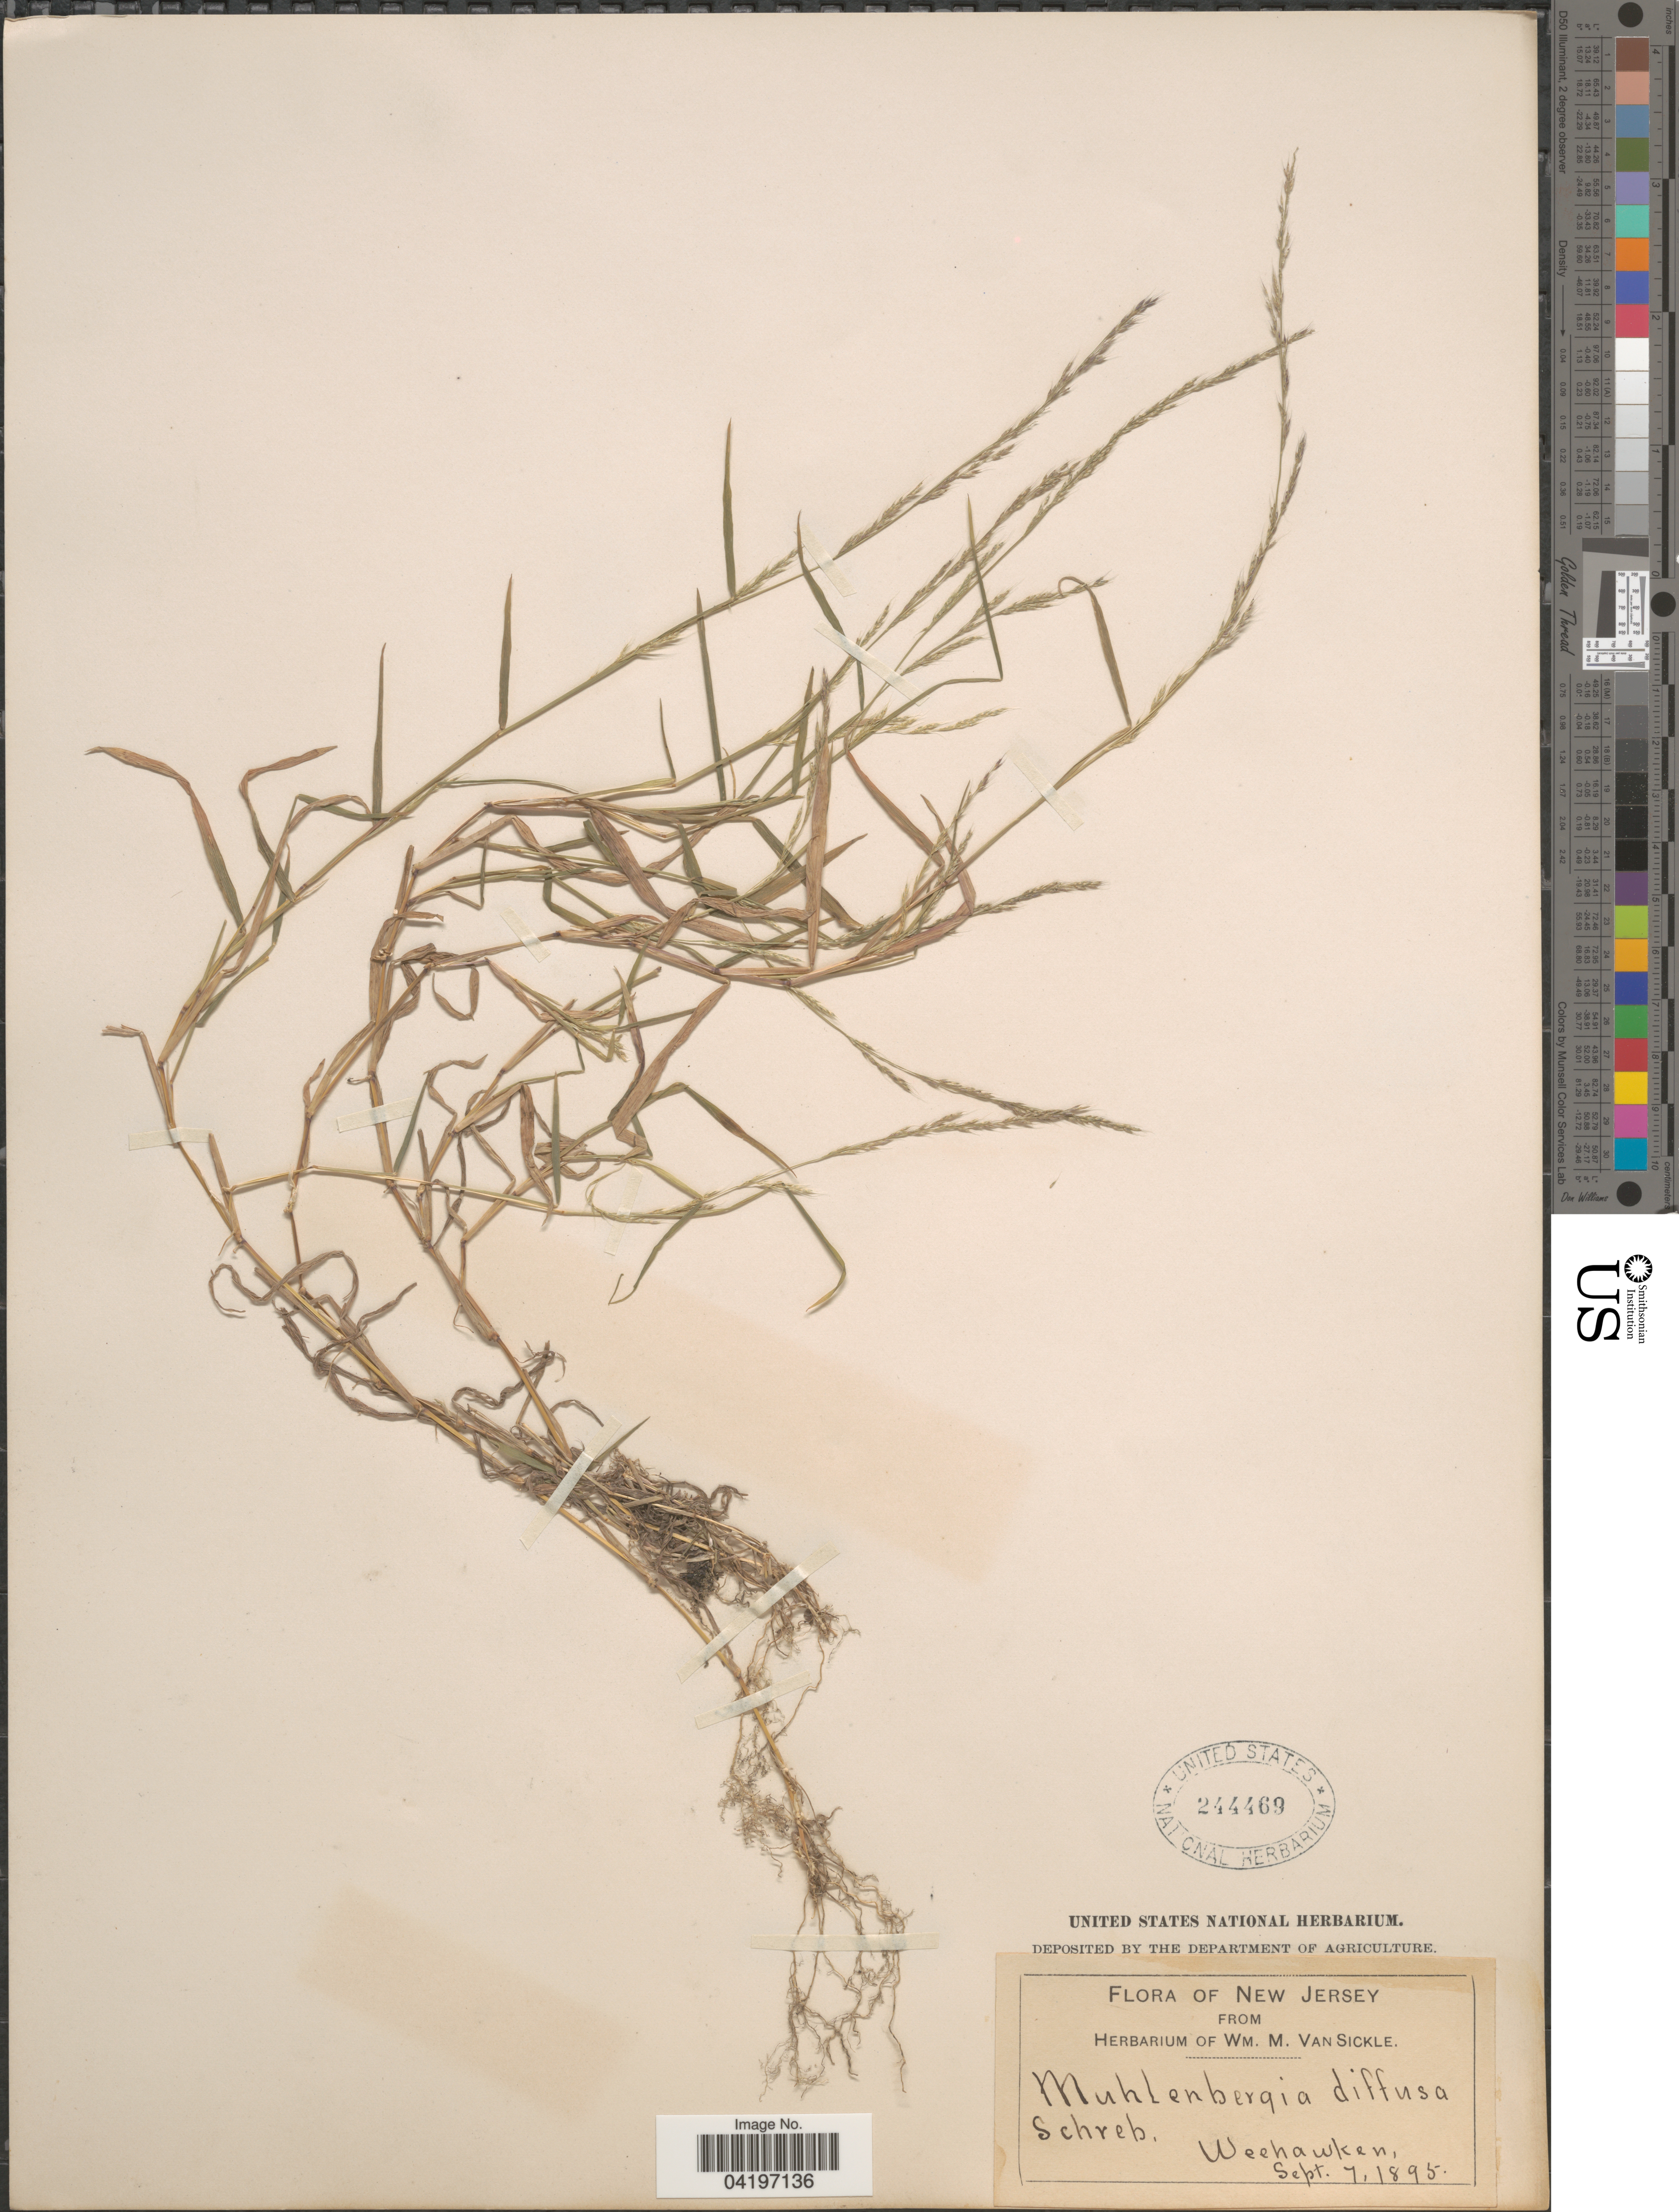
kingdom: Plantae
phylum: Tracheophyta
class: Liliopsida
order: Poales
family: Poaceae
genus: Muhlenbergia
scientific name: Muhlenbergia schreberi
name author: J.F. Gmel.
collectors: ex herb. Wm. M. Van Sickle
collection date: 1895-09-07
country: United States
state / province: New Jersey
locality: Weehawken.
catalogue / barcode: US 244469